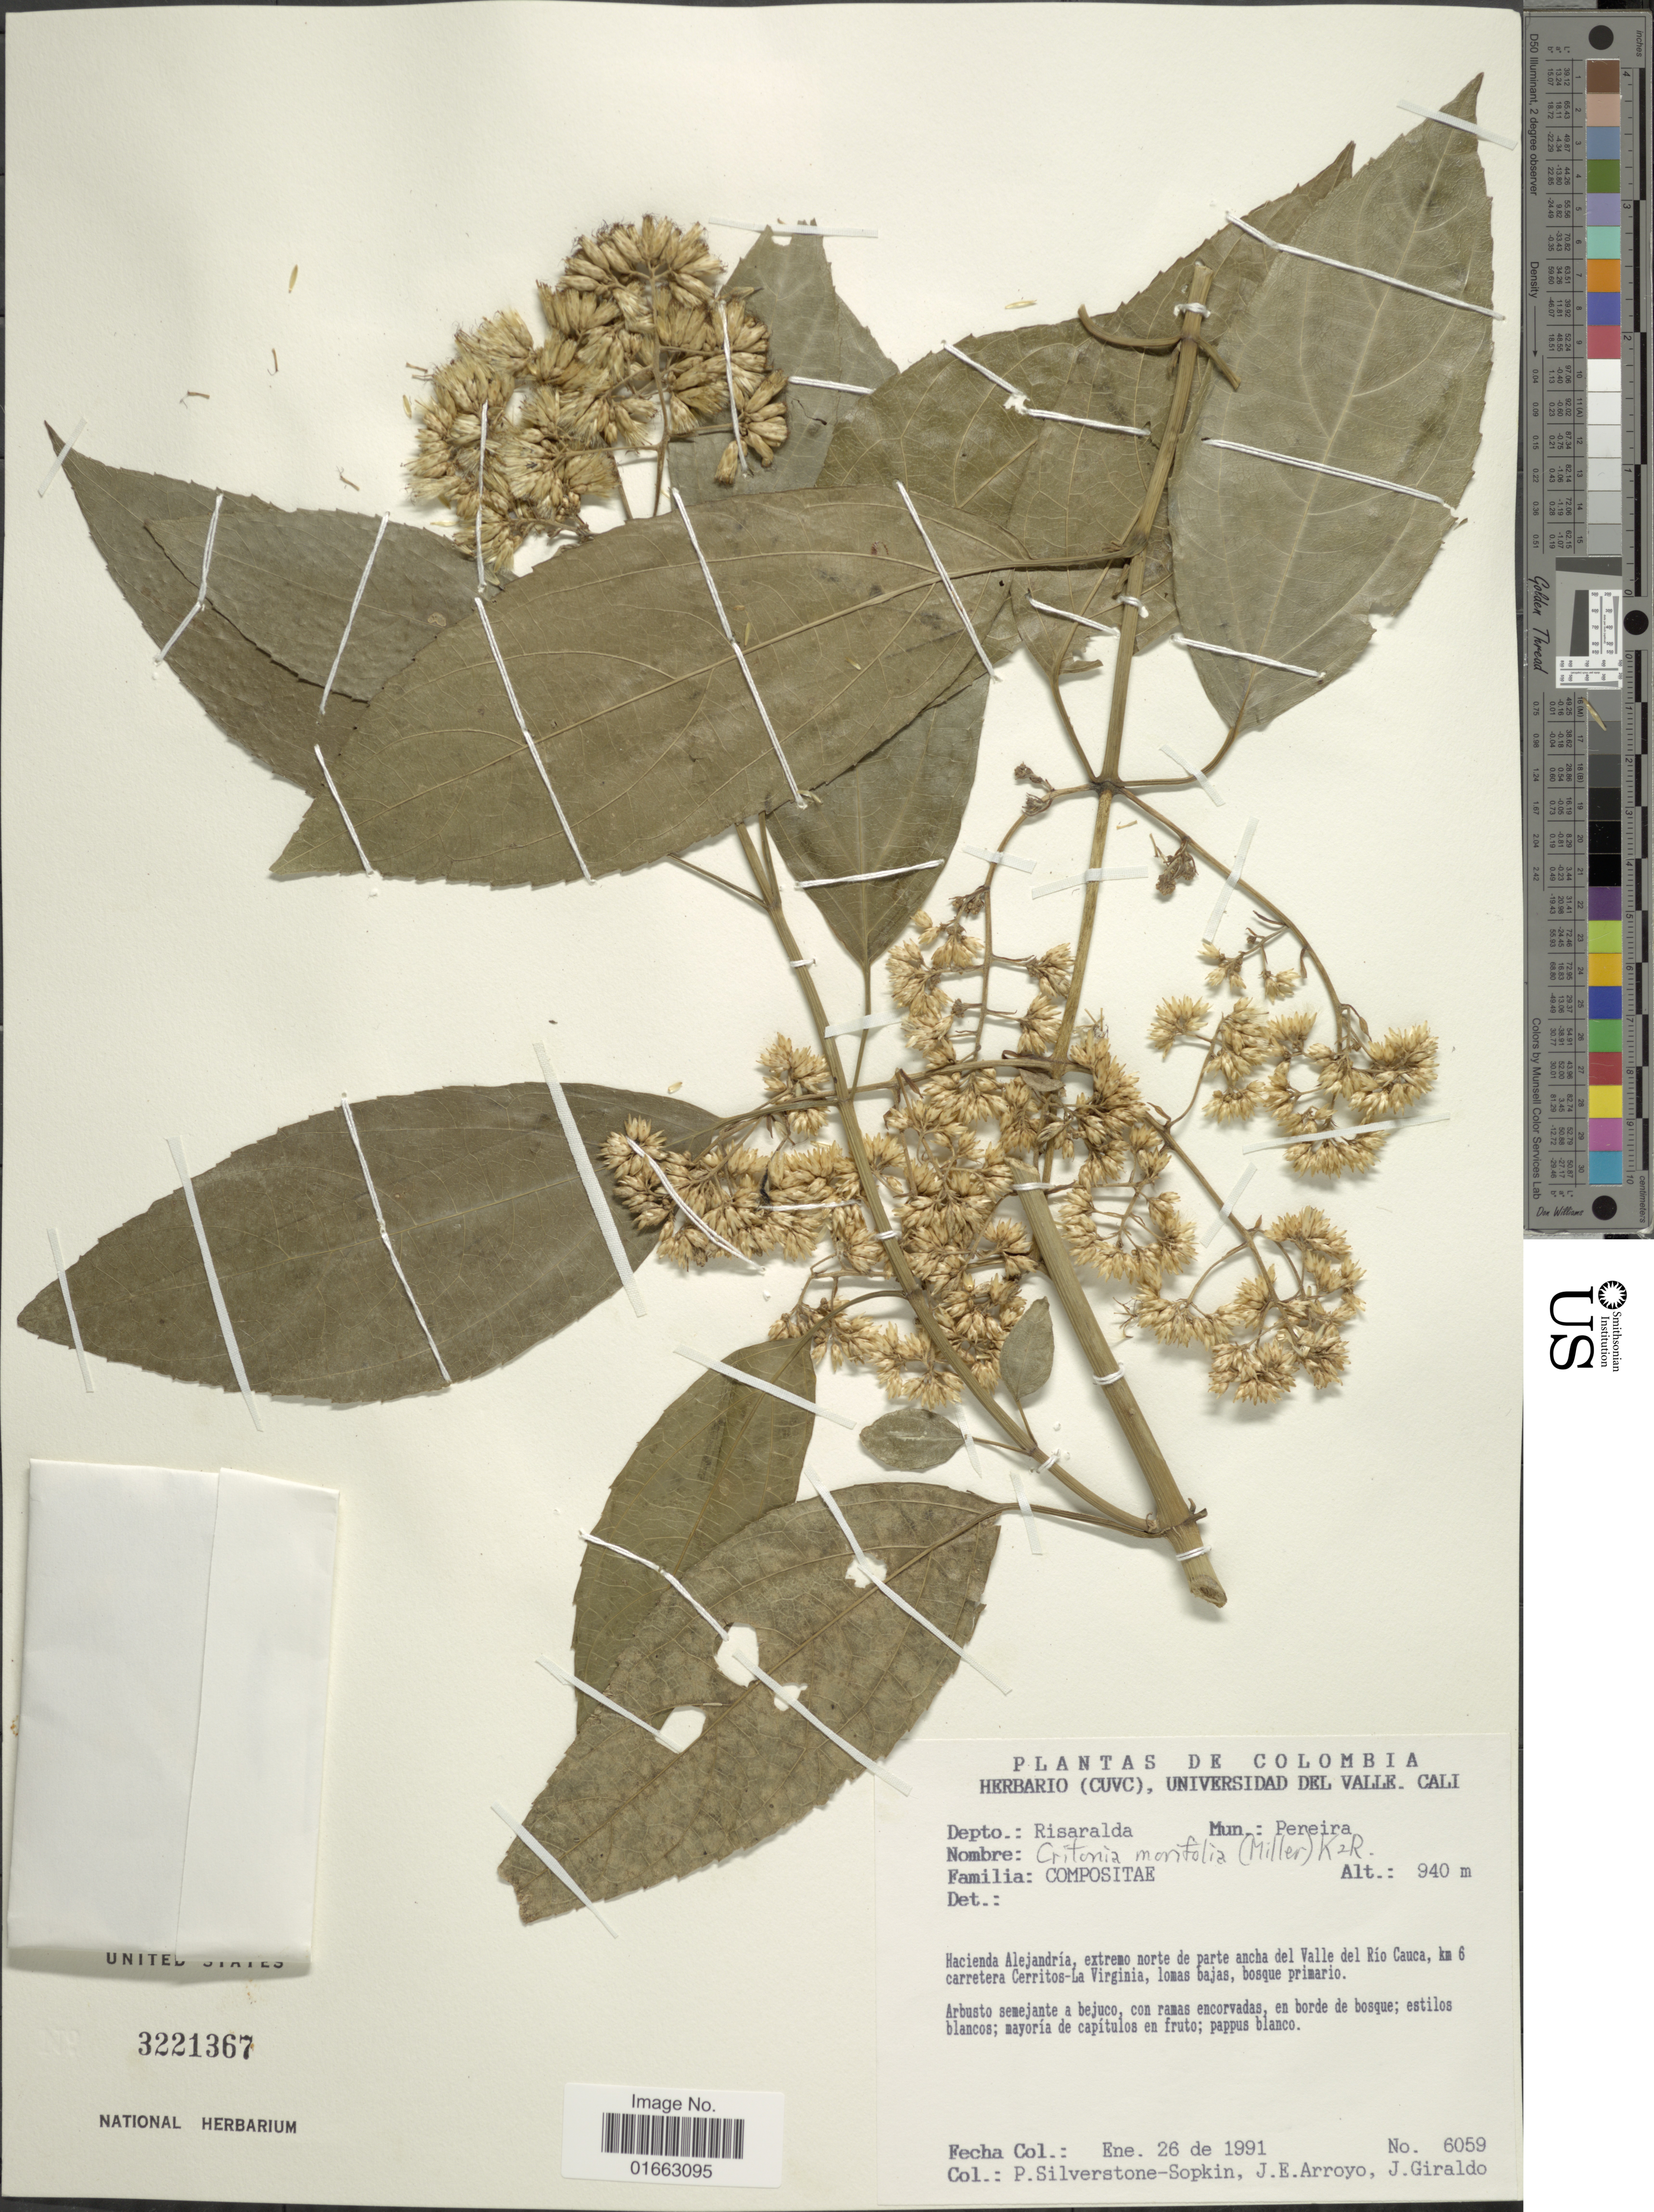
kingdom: Plantae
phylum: Tracheophyta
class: Magnoliopsida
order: Asterales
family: Asteraceae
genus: Critonia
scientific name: Critonia morifolia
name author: (Mill.) R.M. King & H. Rob.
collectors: P. A. Silverstone-Sopkin, J. Arroyo & J. Giraldo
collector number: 6059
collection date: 1991-01-26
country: Colombia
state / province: Risaralda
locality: Mun: Pereira, hacienda Alejandría, extremo norte de parte ancha del Valle del Río cauca, km 6 carretera Cerritos- la Virginia, lomas bajas, bosque primerio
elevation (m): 940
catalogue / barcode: US 3221367